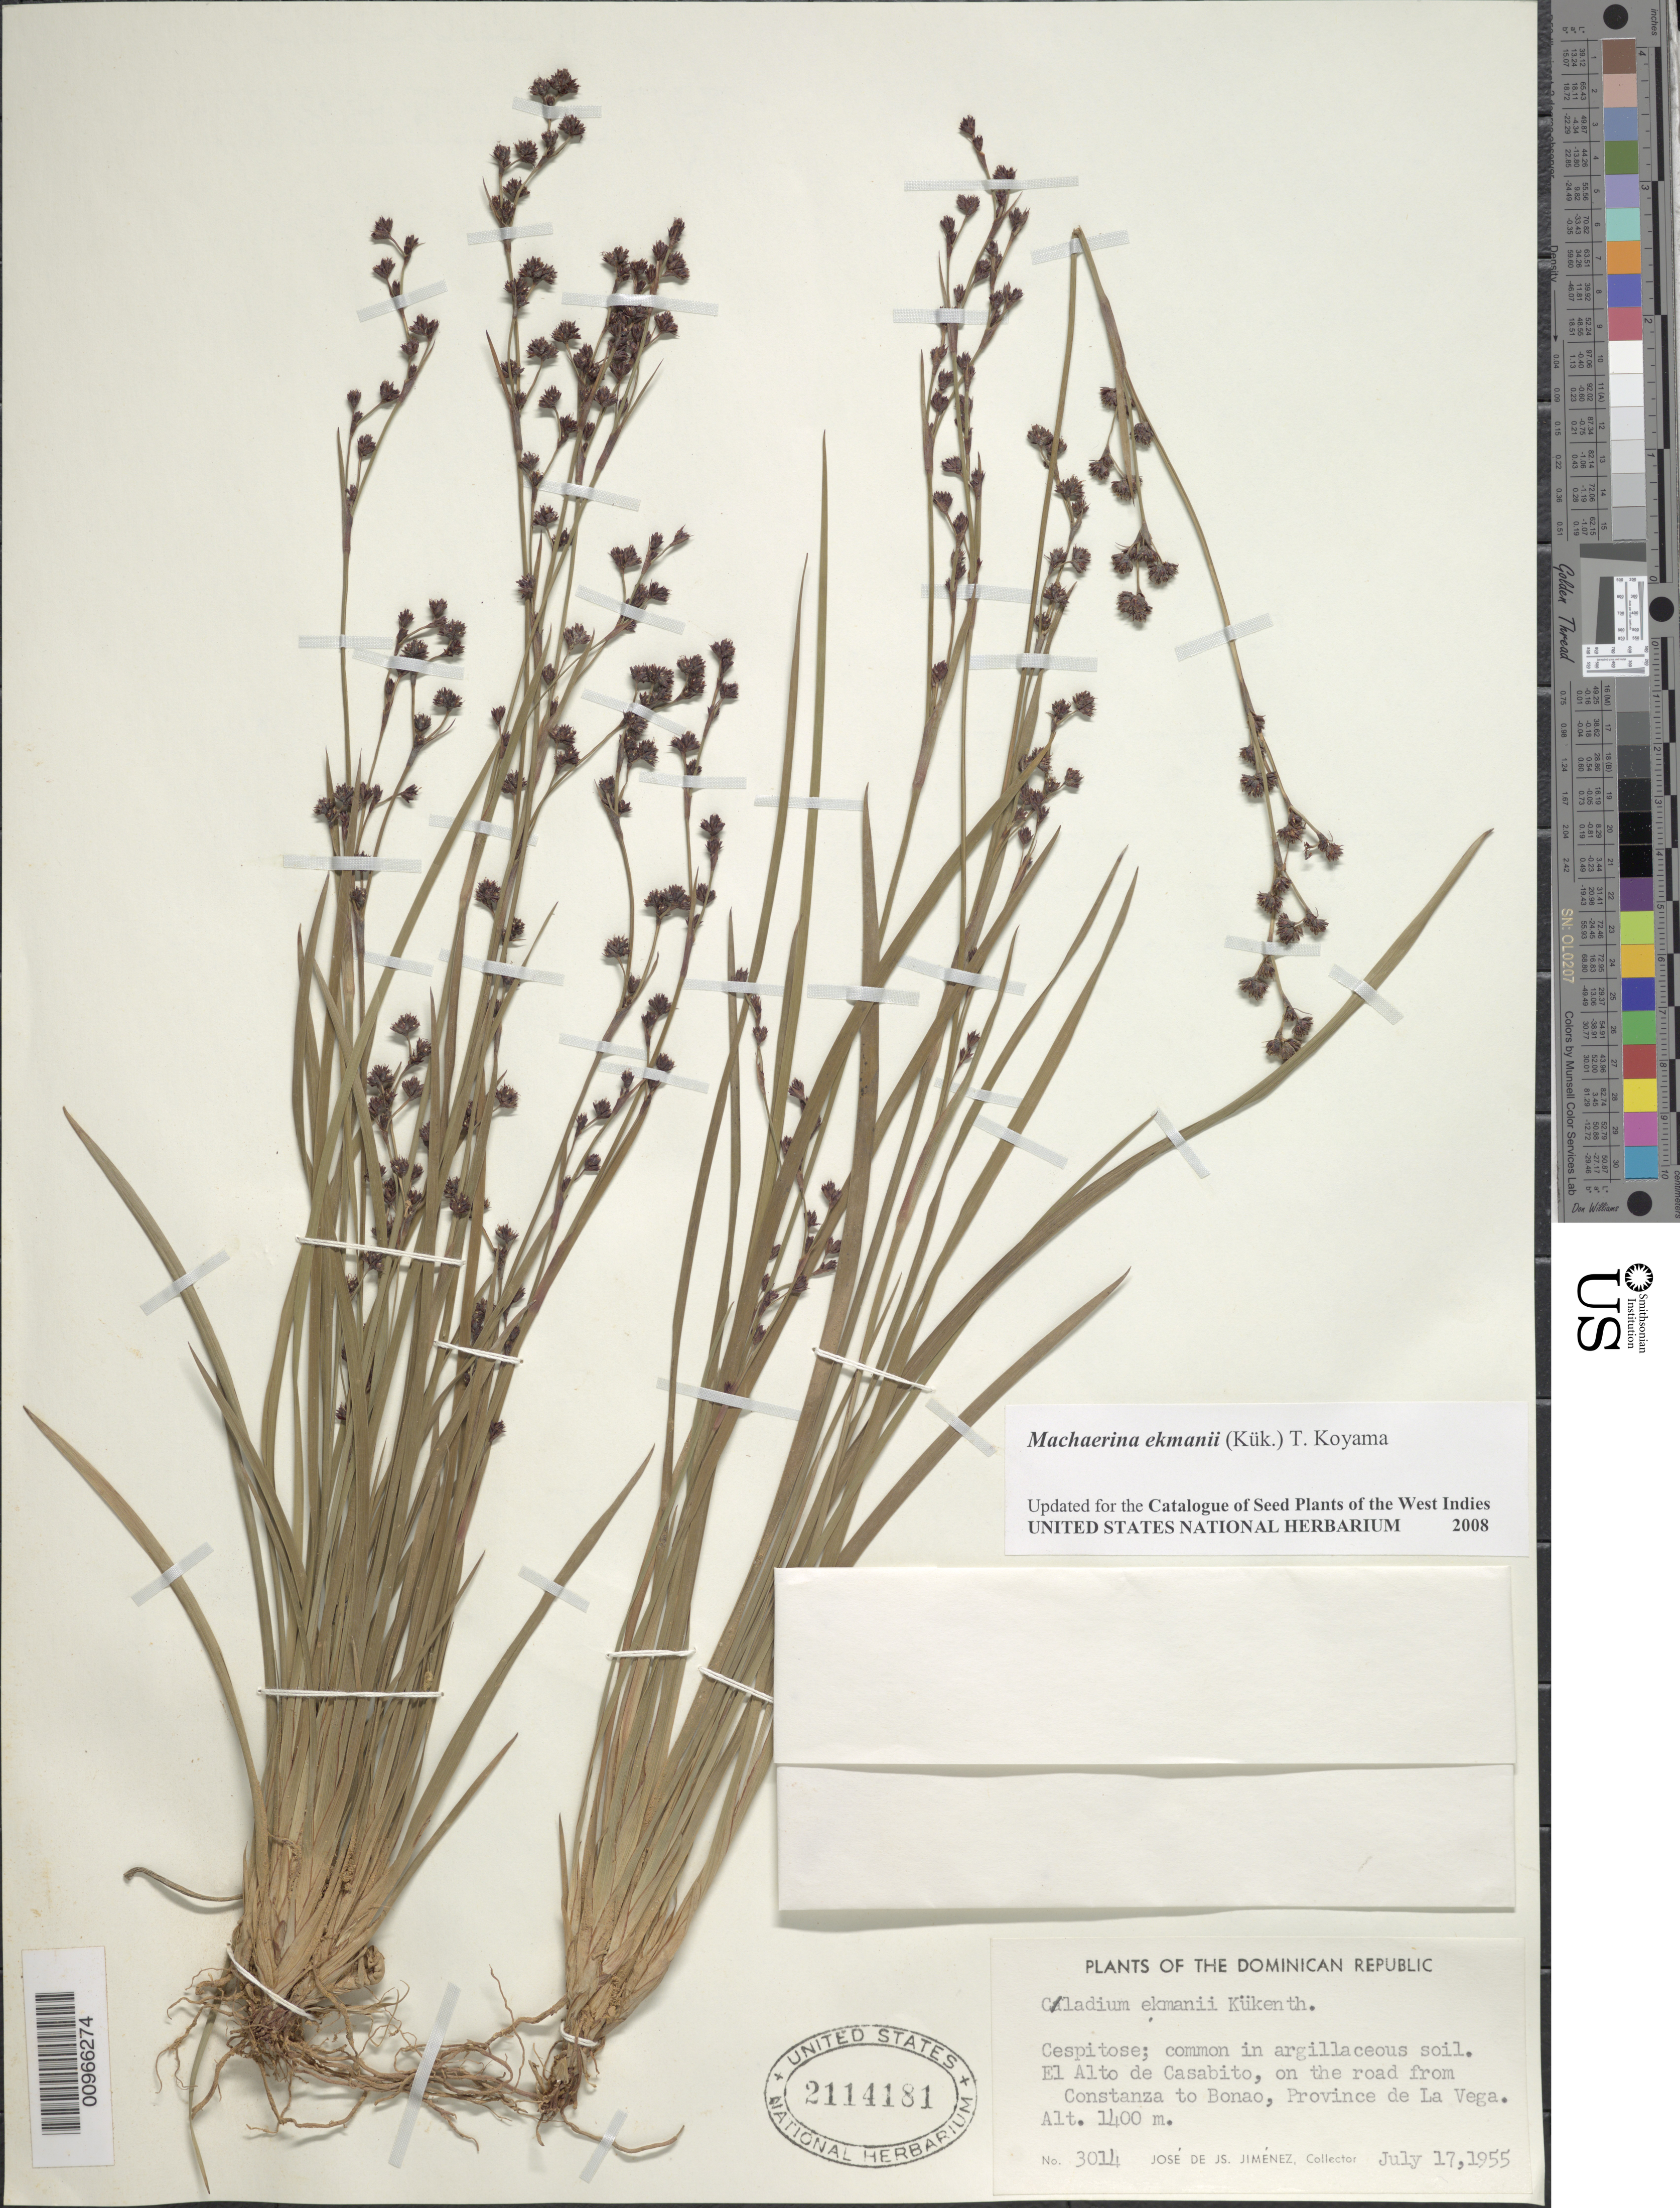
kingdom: Plantae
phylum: Tracheophyta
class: Liliopsida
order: Poales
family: Cyperaceae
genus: Machaerina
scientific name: Machaerina ekmanii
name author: (Kük.) T. Koyama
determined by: Strong, M. T., (US), Smithsonian Institution - National Museum of Natural History (UNITED STATES)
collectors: J. J. Jiménez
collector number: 3014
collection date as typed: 17 Jul 1955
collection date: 1955-07-17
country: Dominican Republic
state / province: La Vega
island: Hispaniola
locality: El Alto de Casabito, on the road from Constanza to Bonao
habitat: In argillaceous soil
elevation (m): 1400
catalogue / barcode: US 2114181